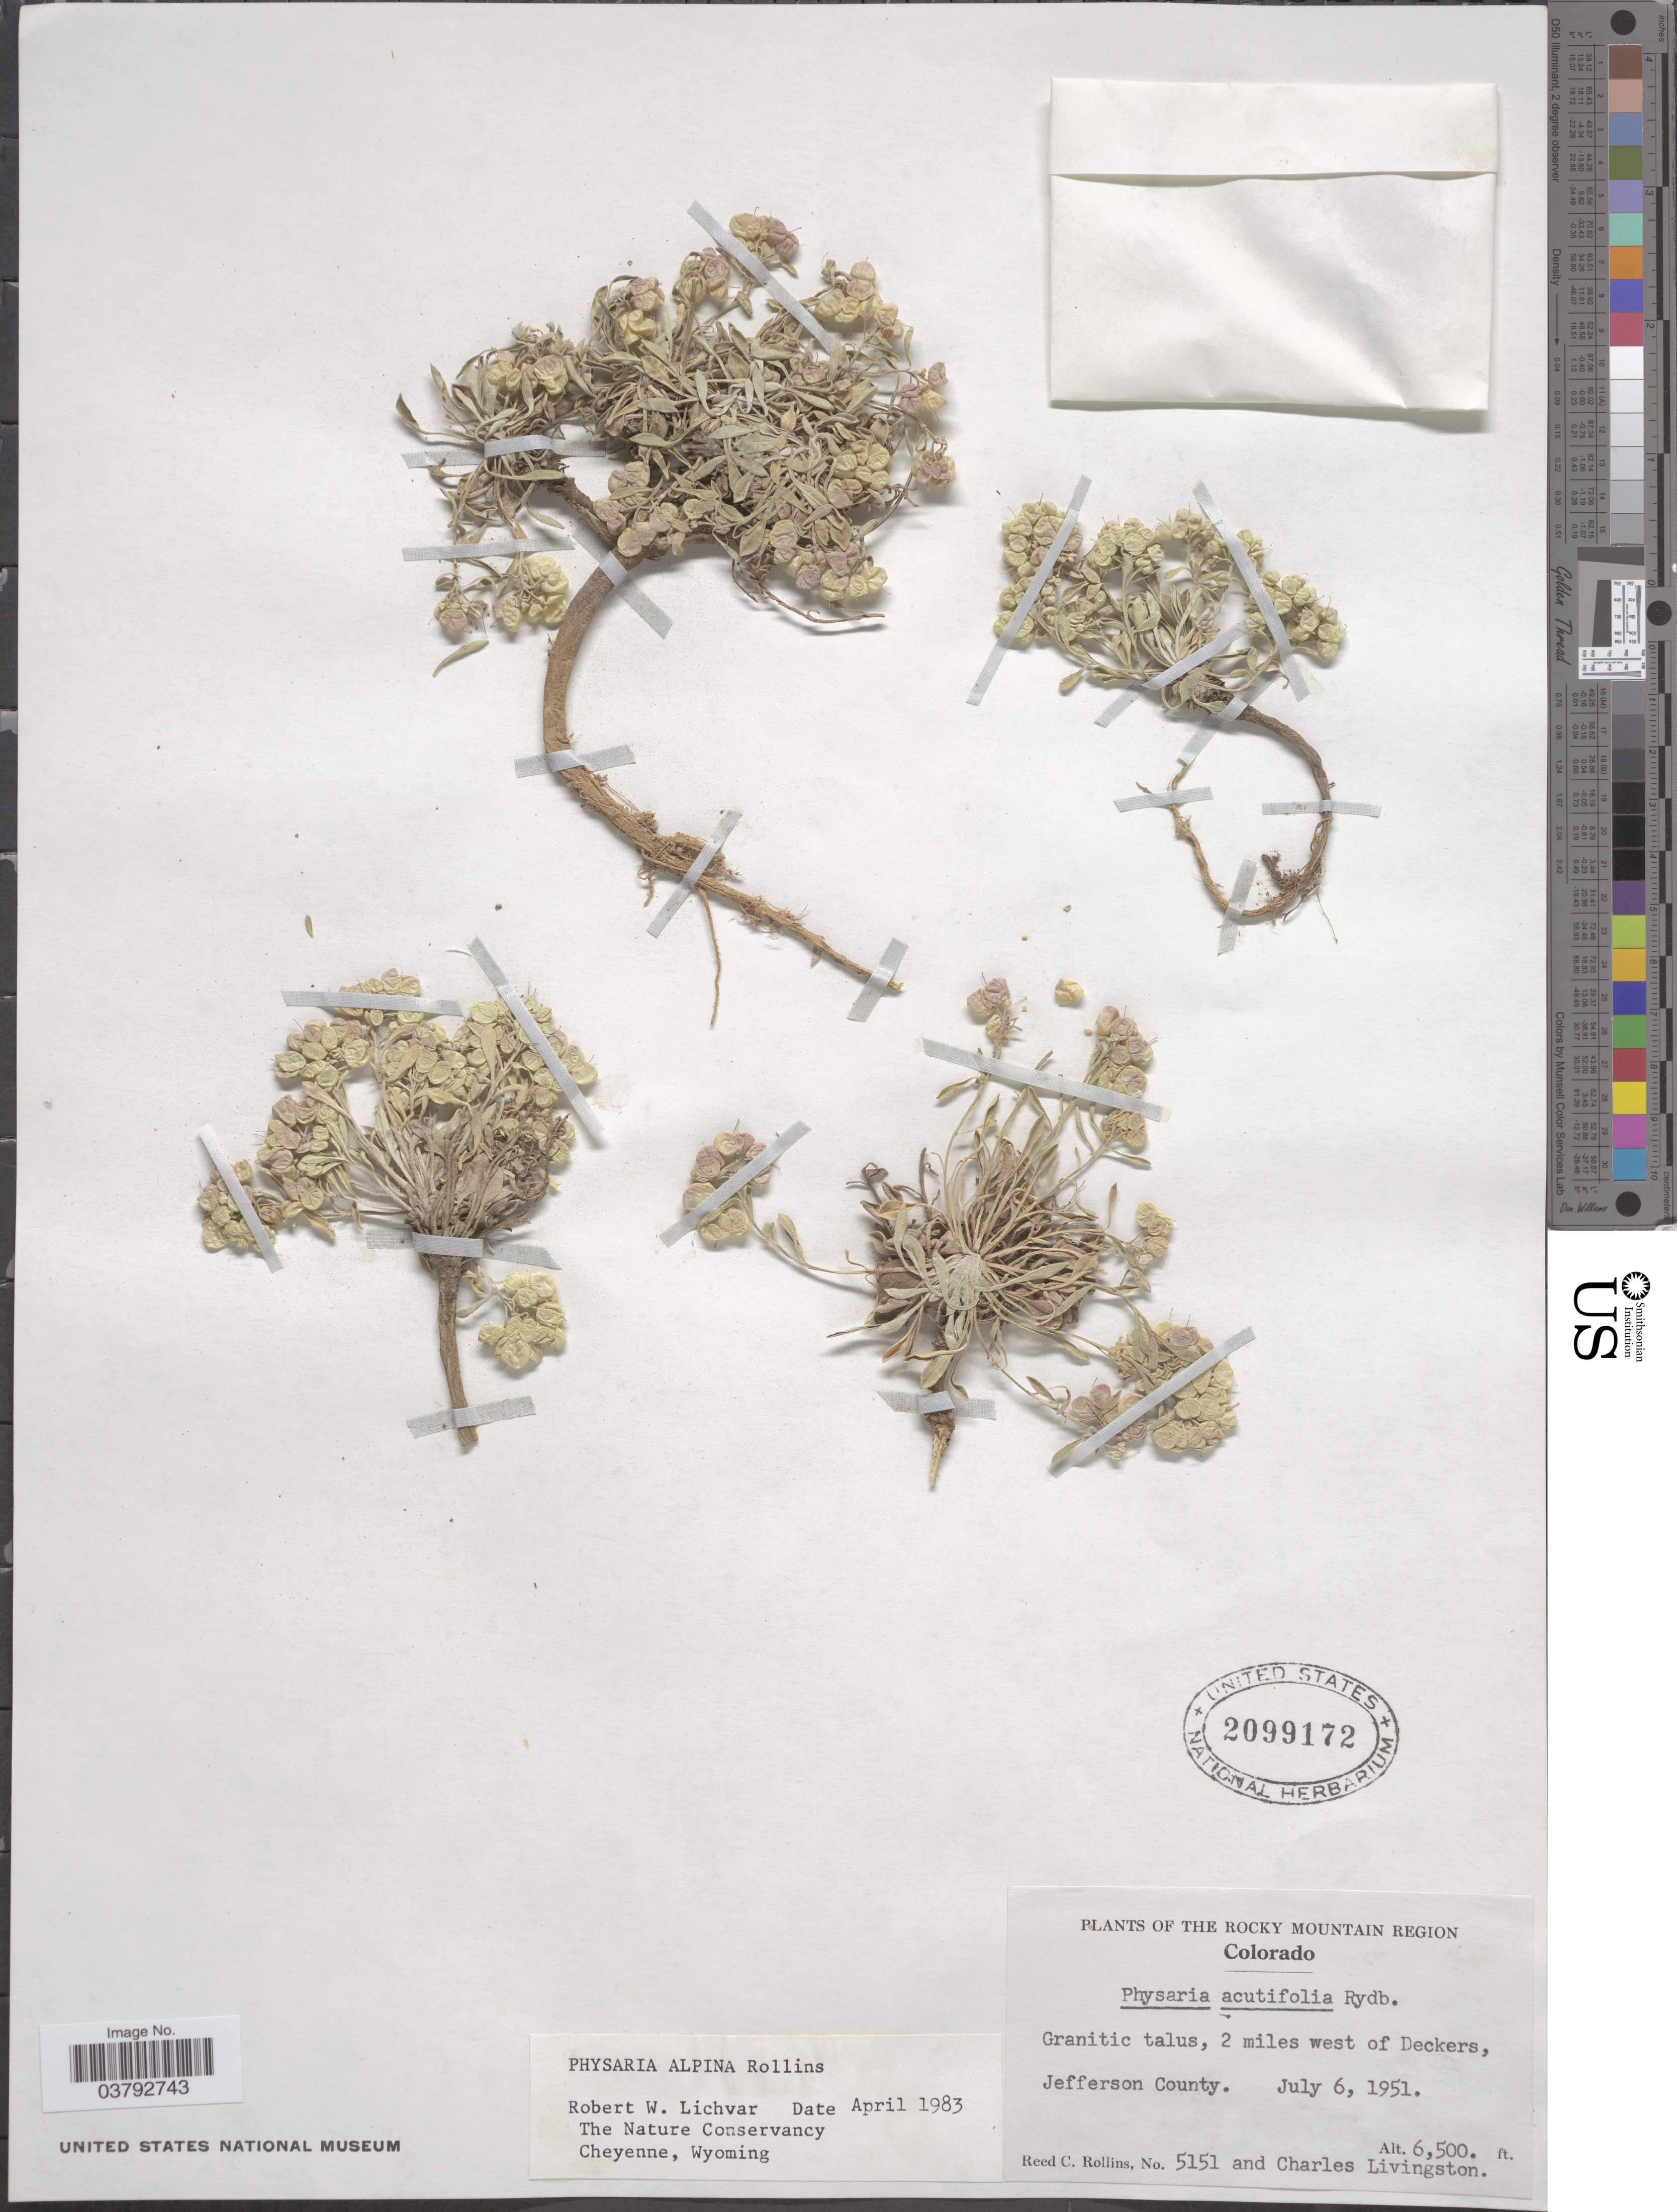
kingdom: Plantae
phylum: Tracheophyta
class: Magnoliopsida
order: Brassicales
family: Brassicaceae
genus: Physaria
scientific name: Physaria alpina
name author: Rollins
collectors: R. C. Rollins & C. Livingston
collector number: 5151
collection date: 1951-07-06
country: United States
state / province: Colorado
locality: The Rocky Mountain Region. 2 miles west of Deckers, Jefferson County.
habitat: granitic talus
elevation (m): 1981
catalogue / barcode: US 2099172